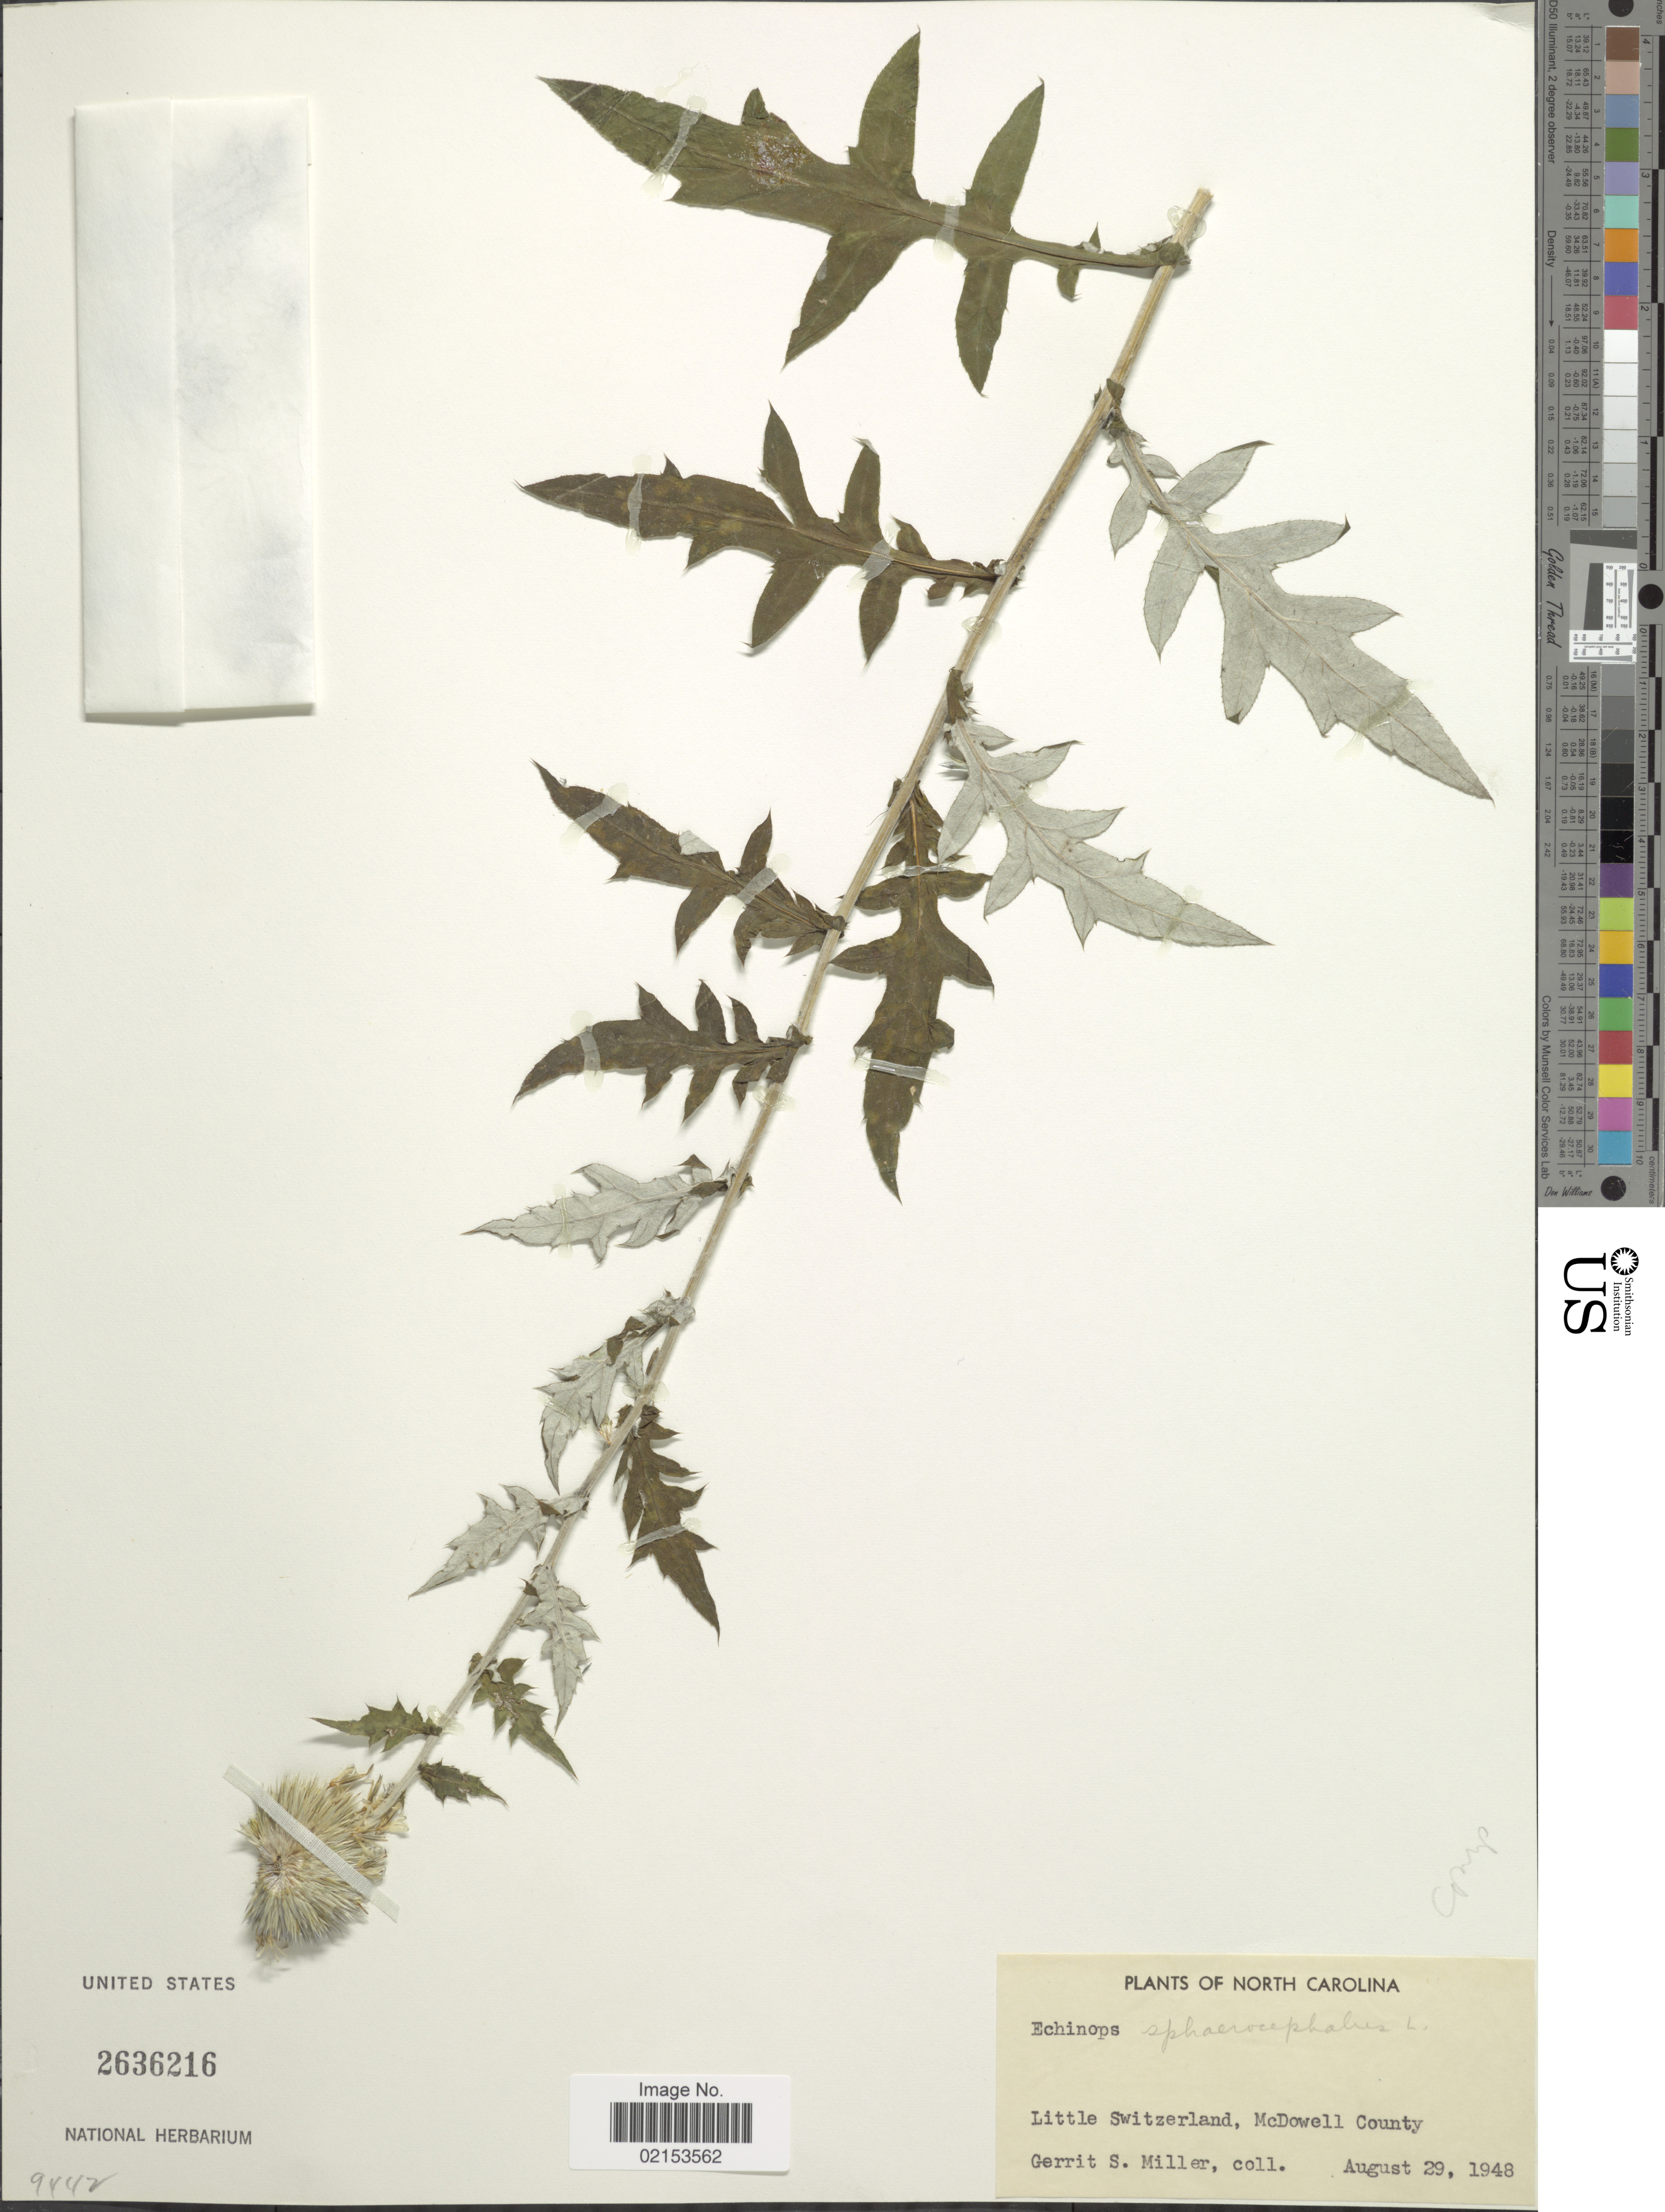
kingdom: Plantae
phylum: Tracheophyta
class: Magnoliopsida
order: Asterales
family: Asteraceae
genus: Echinops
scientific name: Echinops sphaerocephalus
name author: L.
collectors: G. S. Miller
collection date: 1948-08-29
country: United States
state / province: North Carolina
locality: Little Switzerland, McDowell County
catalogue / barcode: US 2636216